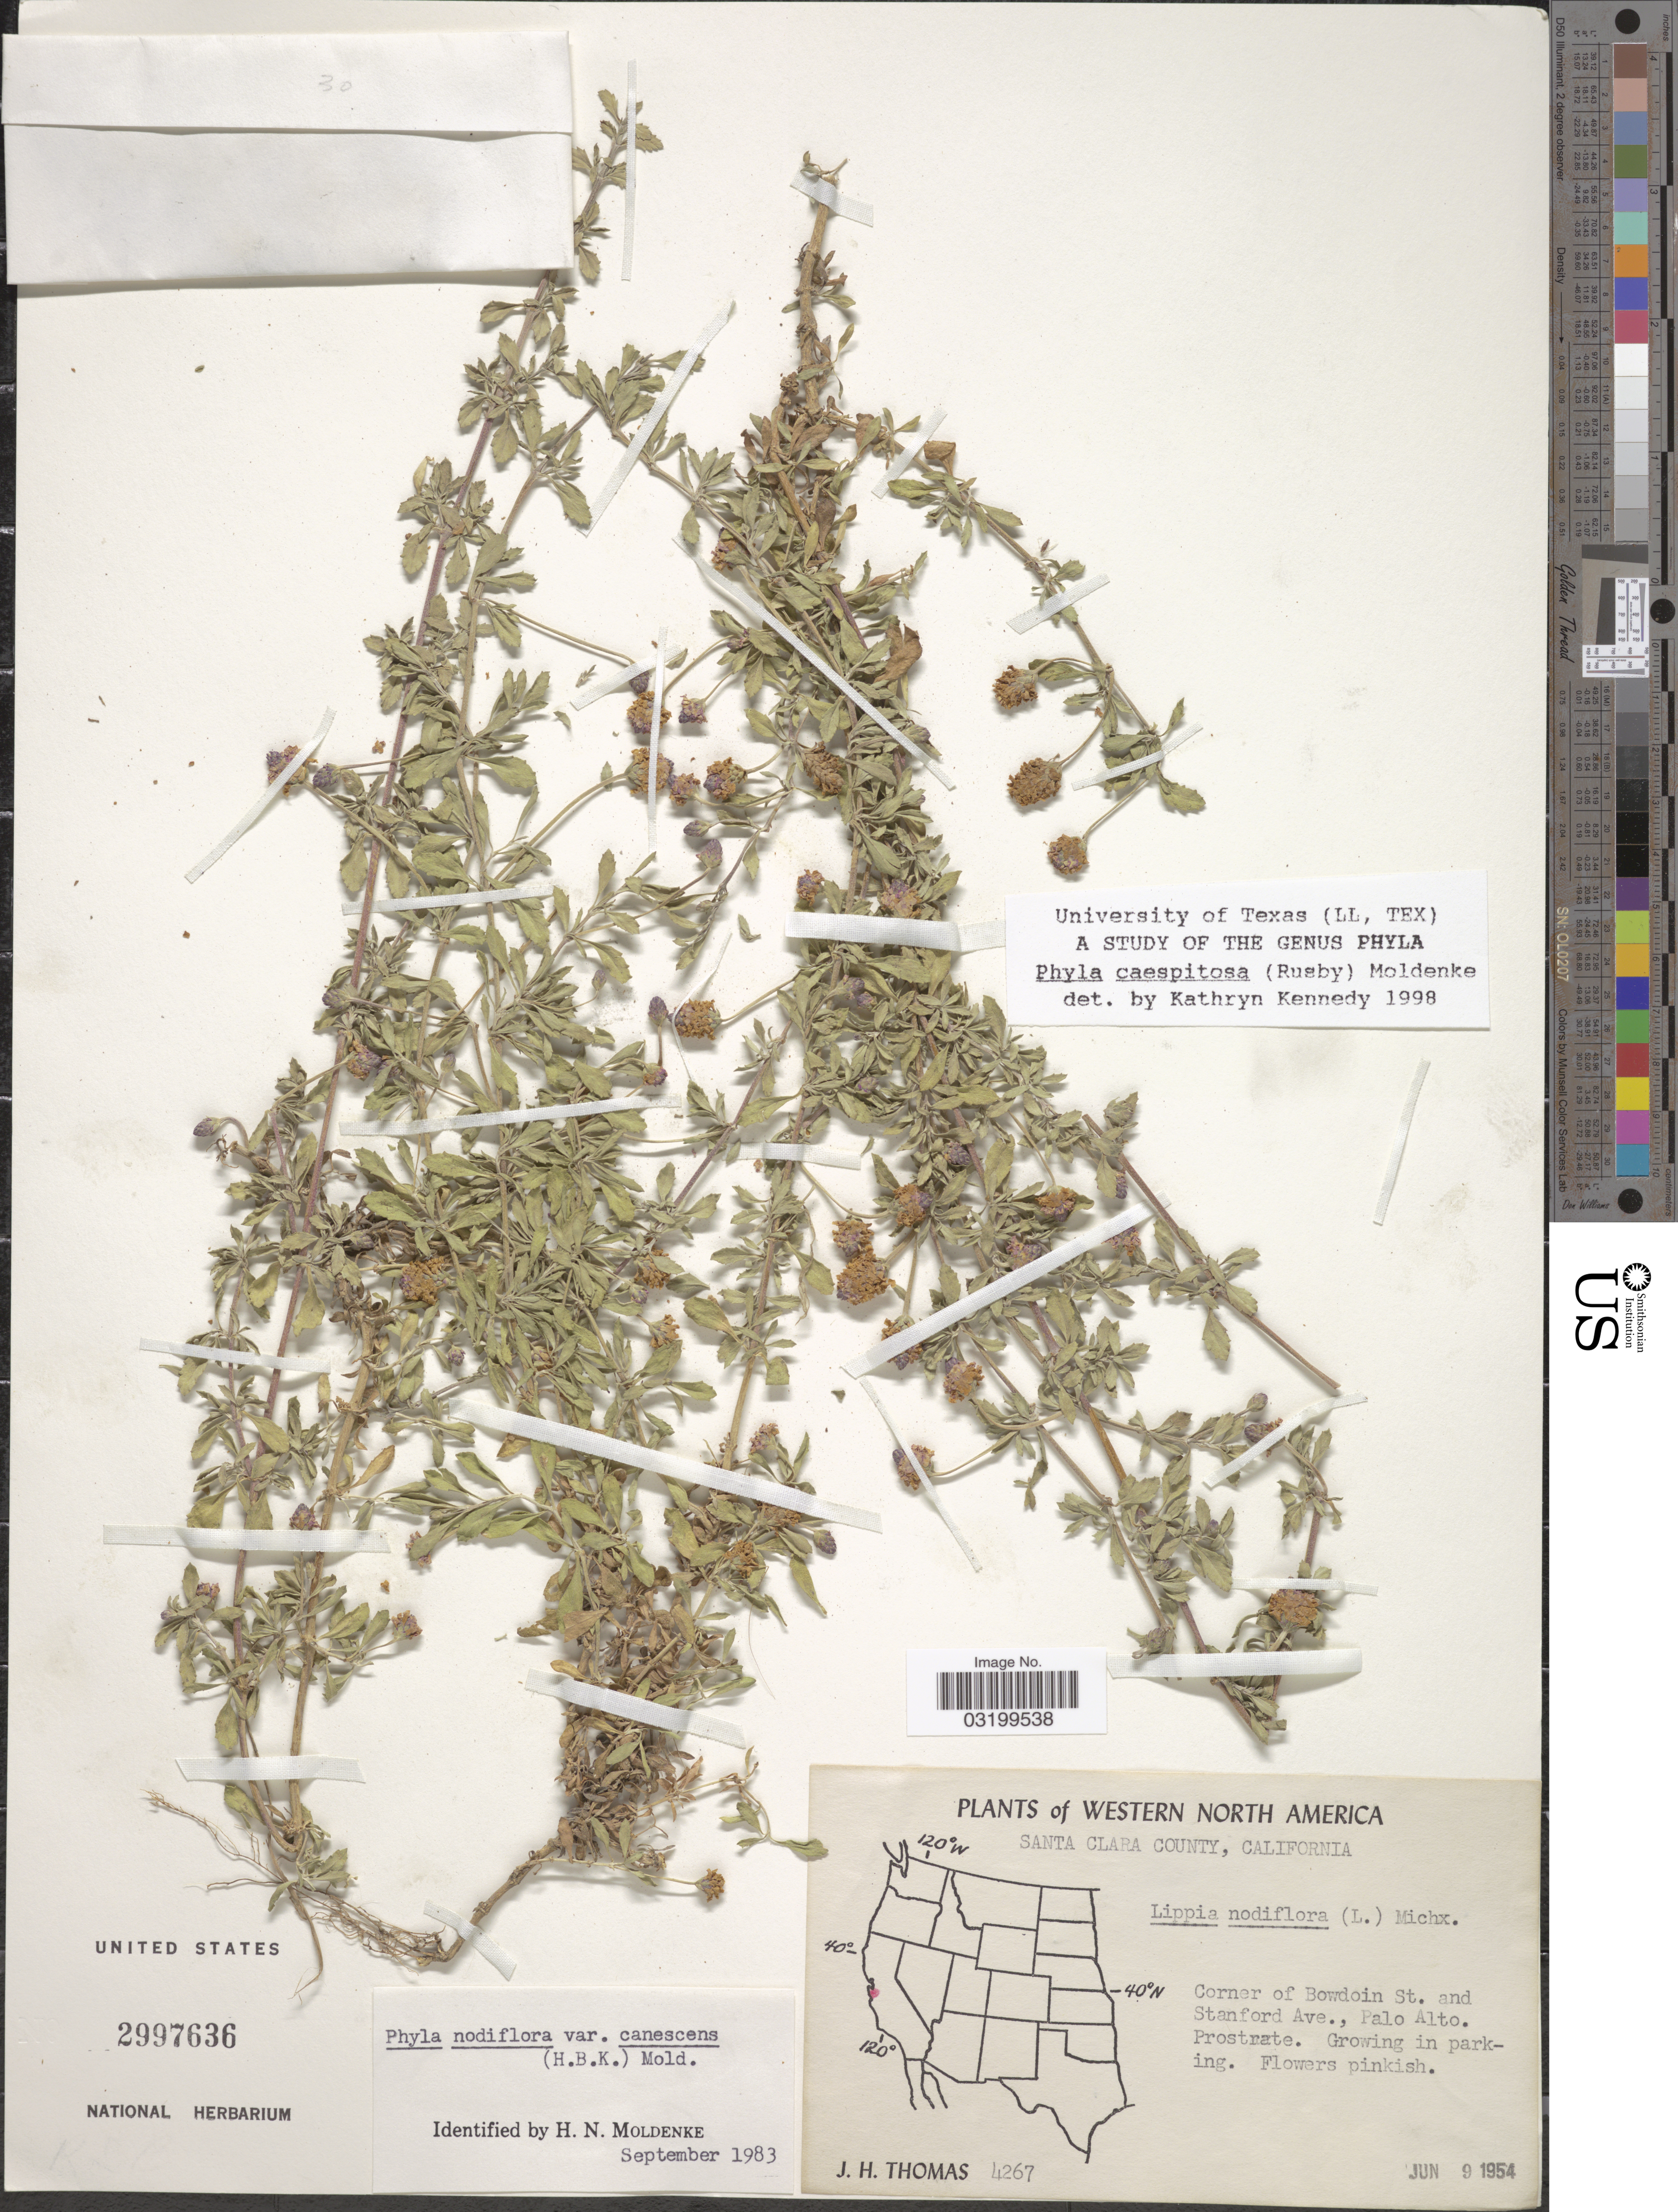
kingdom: Plantae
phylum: Tracheophyta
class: Magnoliopsida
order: Lamiales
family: Verbenaceae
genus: Phyla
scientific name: Phyla caespitosa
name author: (Rusby) Moldenke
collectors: J. H. Thomas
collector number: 4267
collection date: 1954-06-09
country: United States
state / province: California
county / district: Santa Clara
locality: Western North America. Santa Clara County. Corner of Bowdoin St. and Stanford Ave., Palo Alto.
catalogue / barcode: US 2997636